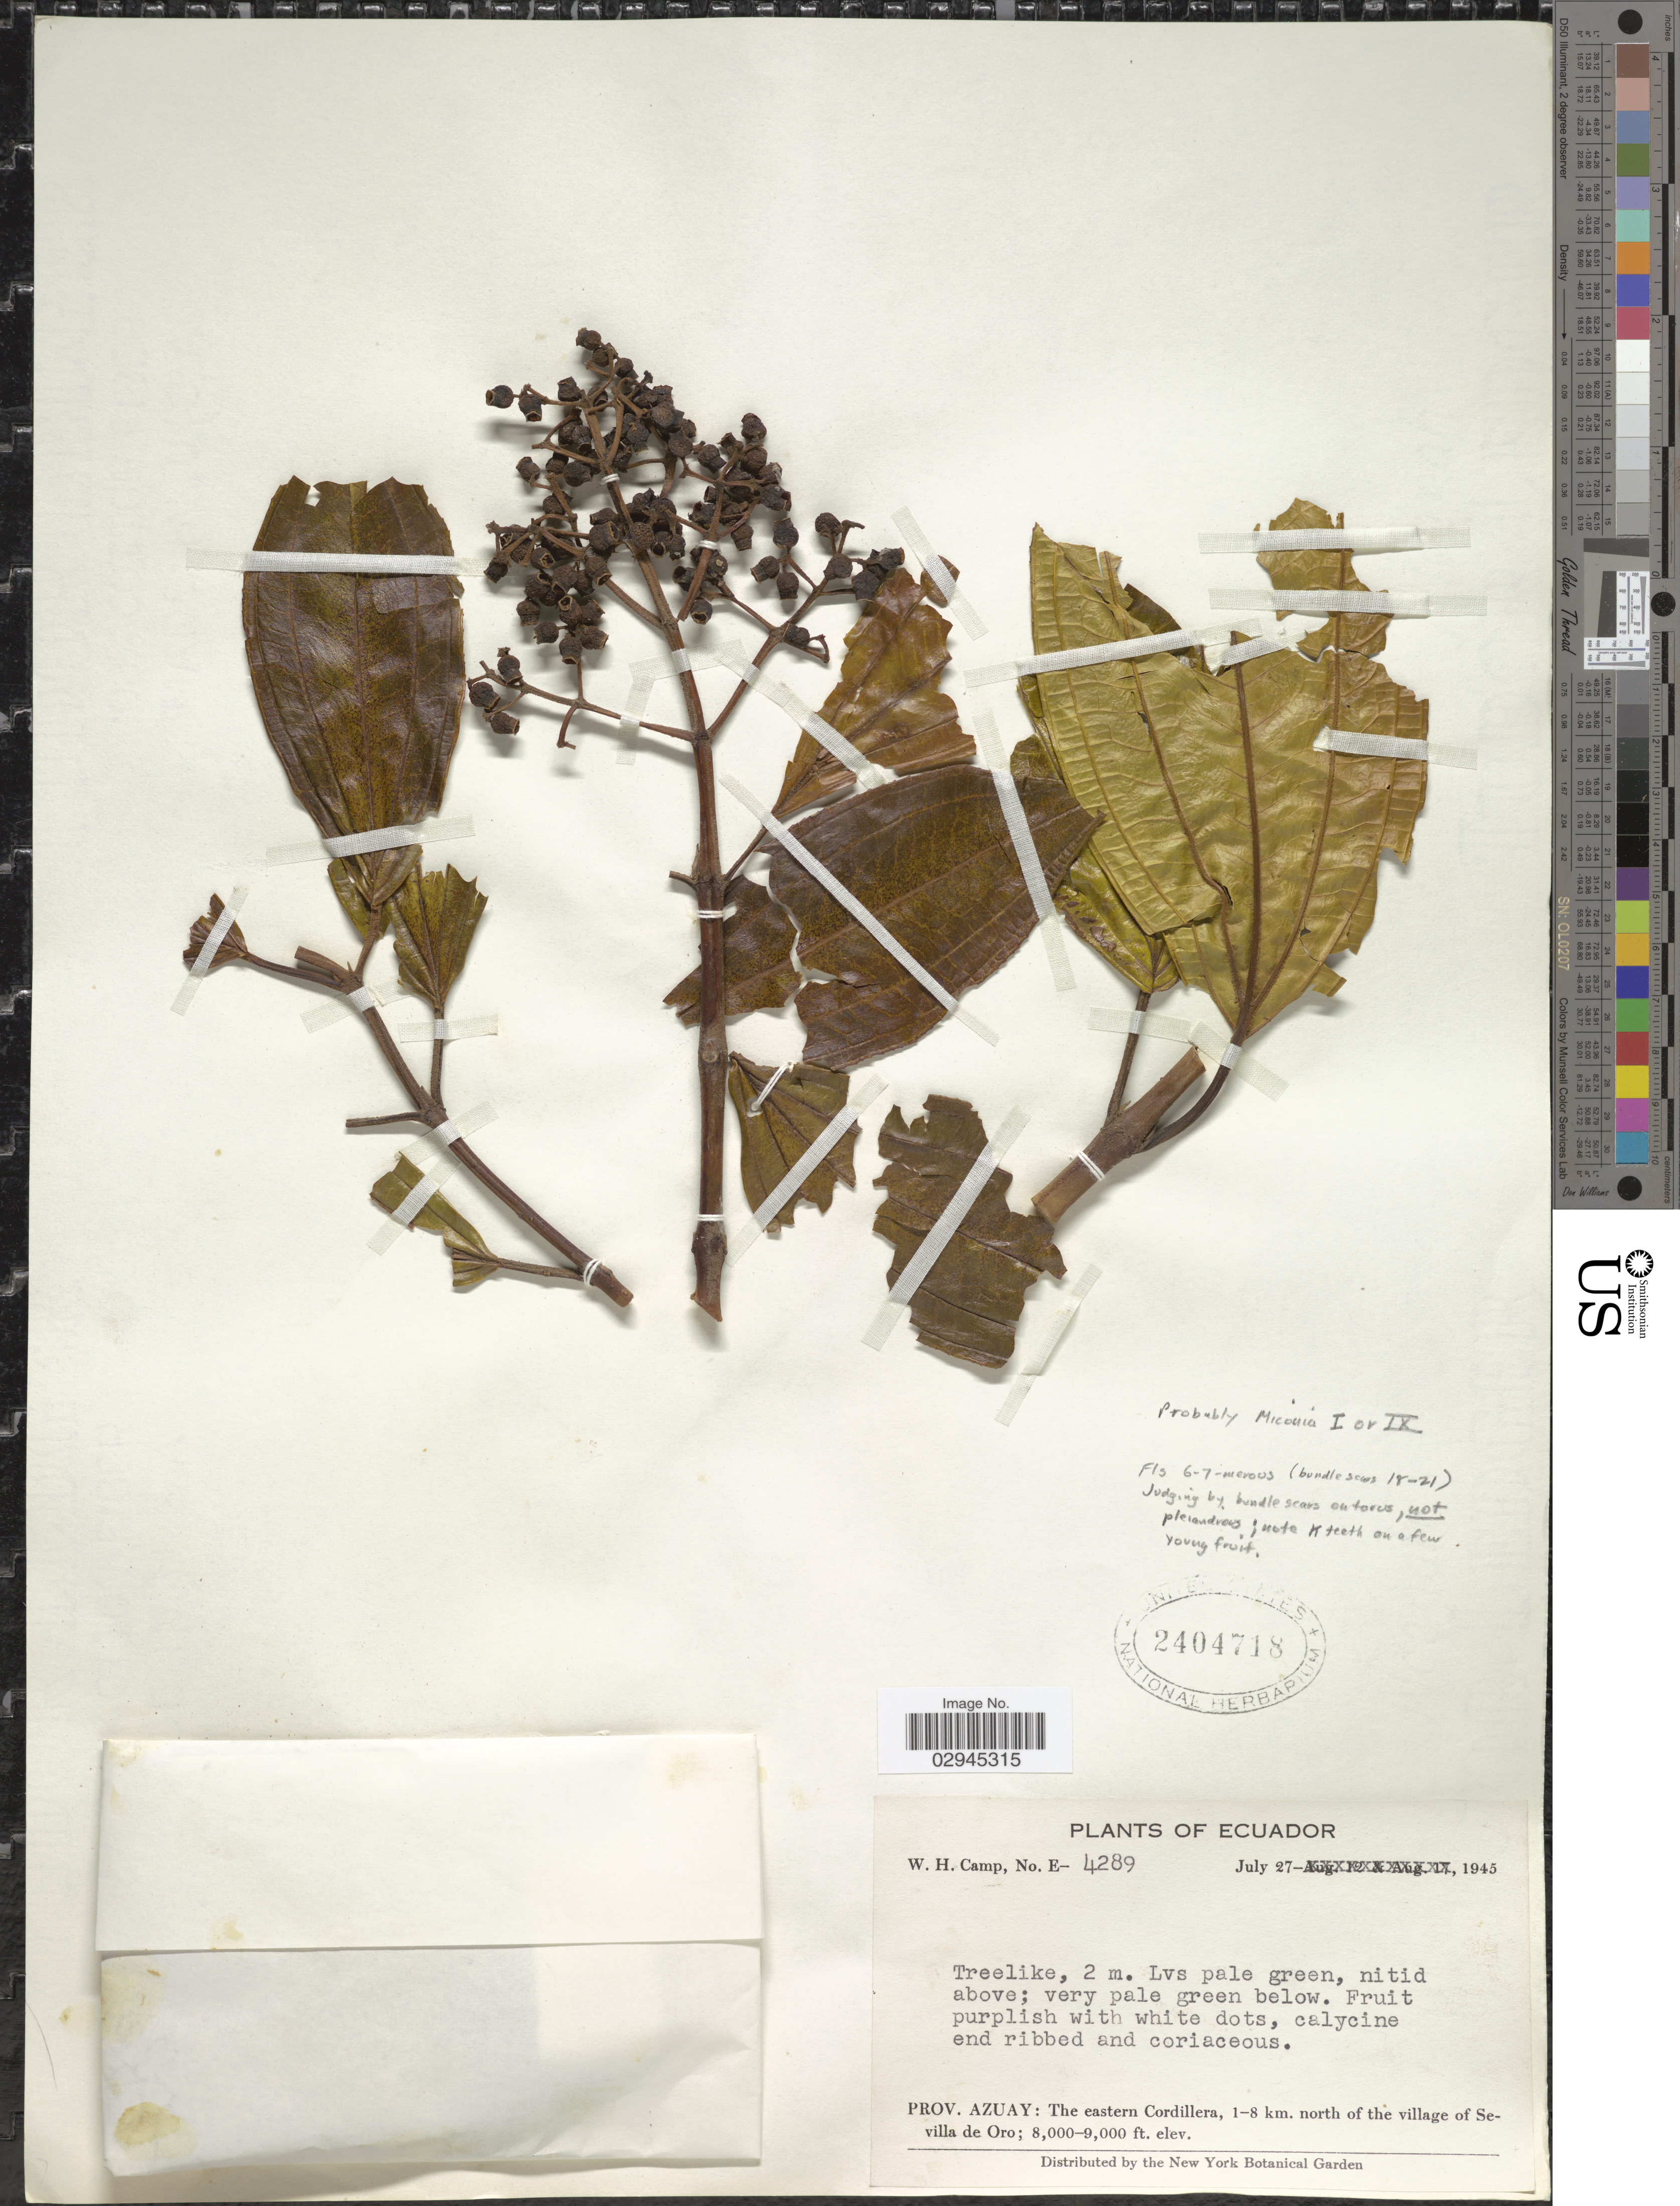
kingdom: Plantae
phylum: Tracheophyta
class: Magnoliopsida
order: Myrtales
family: Melastomataceae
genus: Miconia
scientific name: Miconia sp.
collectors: W. H. Camp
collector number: E-4289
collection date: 1945-07-27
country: Ecuador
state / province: Azuay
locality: The eastern Cordillera, 1-8 km. north of the village of Sevilla de Oro.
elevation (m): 2438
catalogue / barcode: US 2404718